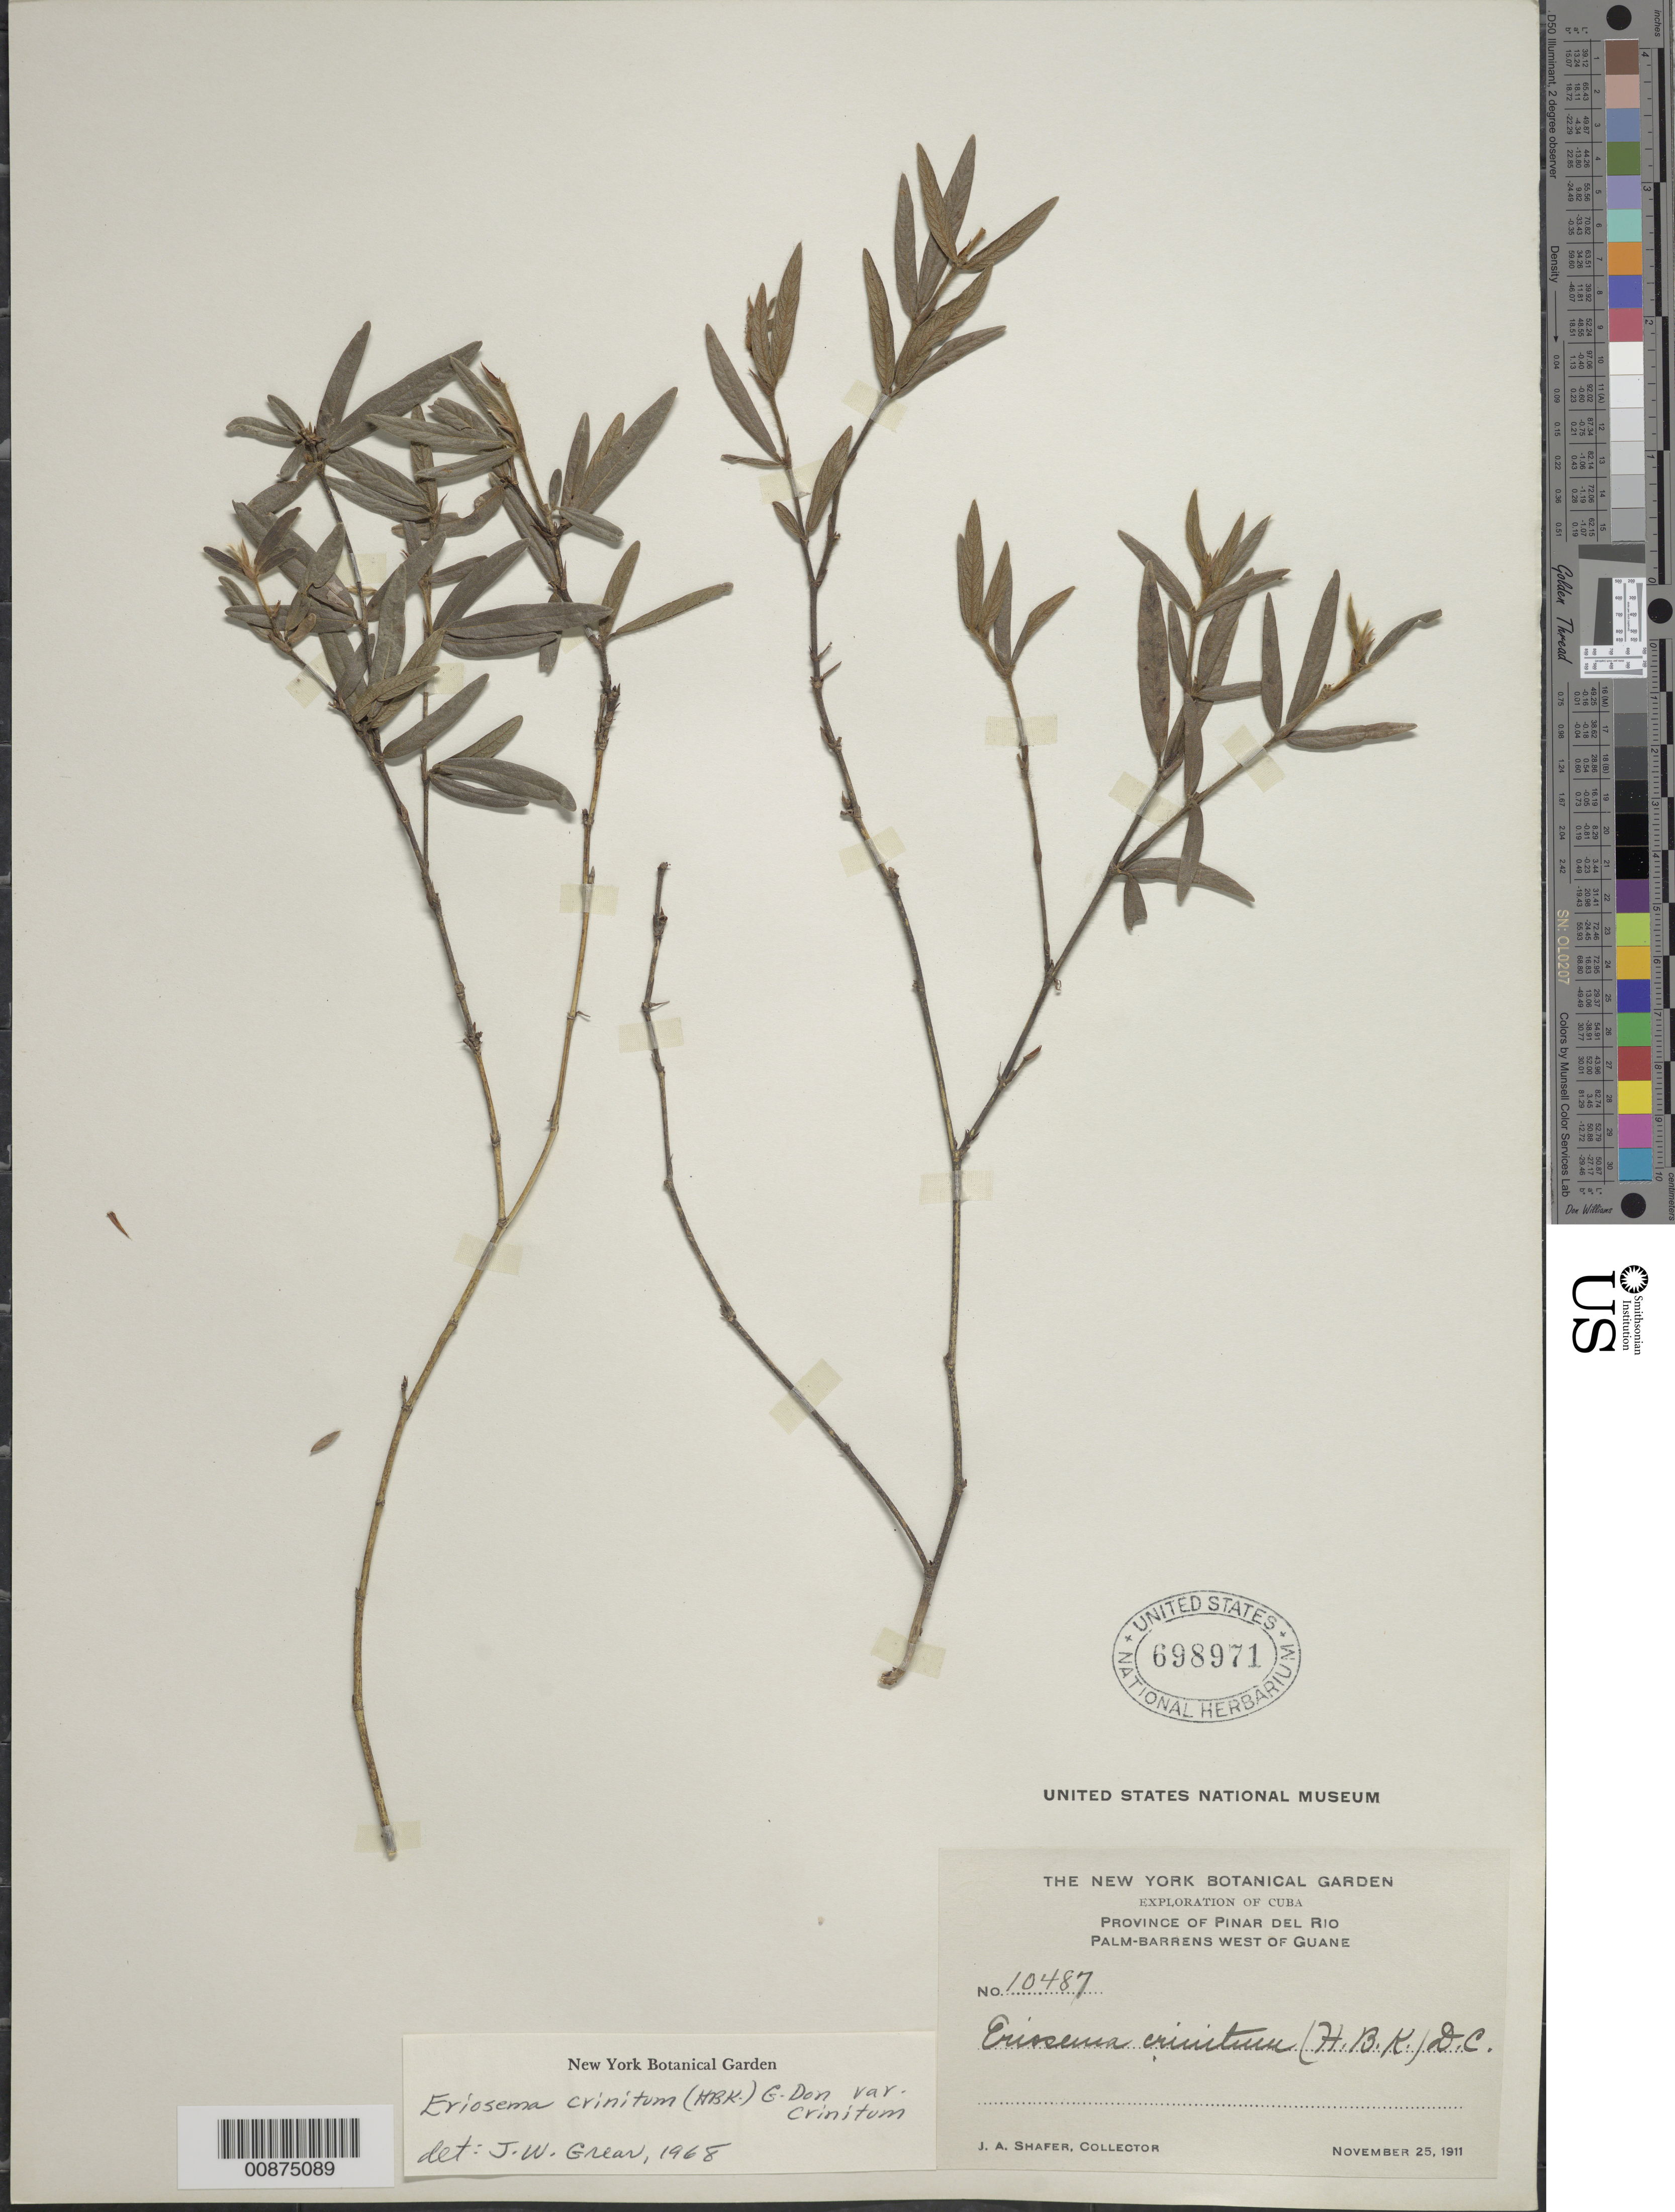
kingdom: Plantae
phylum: Tracheophyta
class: Magnoliopsida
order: Fabales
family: Fabaceae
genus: Eriosema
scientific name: Eriosema crinitum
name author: (Kunth) G. Don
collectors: J. A. Shafer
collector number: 10487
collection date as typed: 25 Nov 1911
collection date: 1911-11-25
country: Cuba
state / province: Pinar del Rio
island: Cuba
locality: Palm-Barrens west of Guane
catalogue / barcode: US 698971